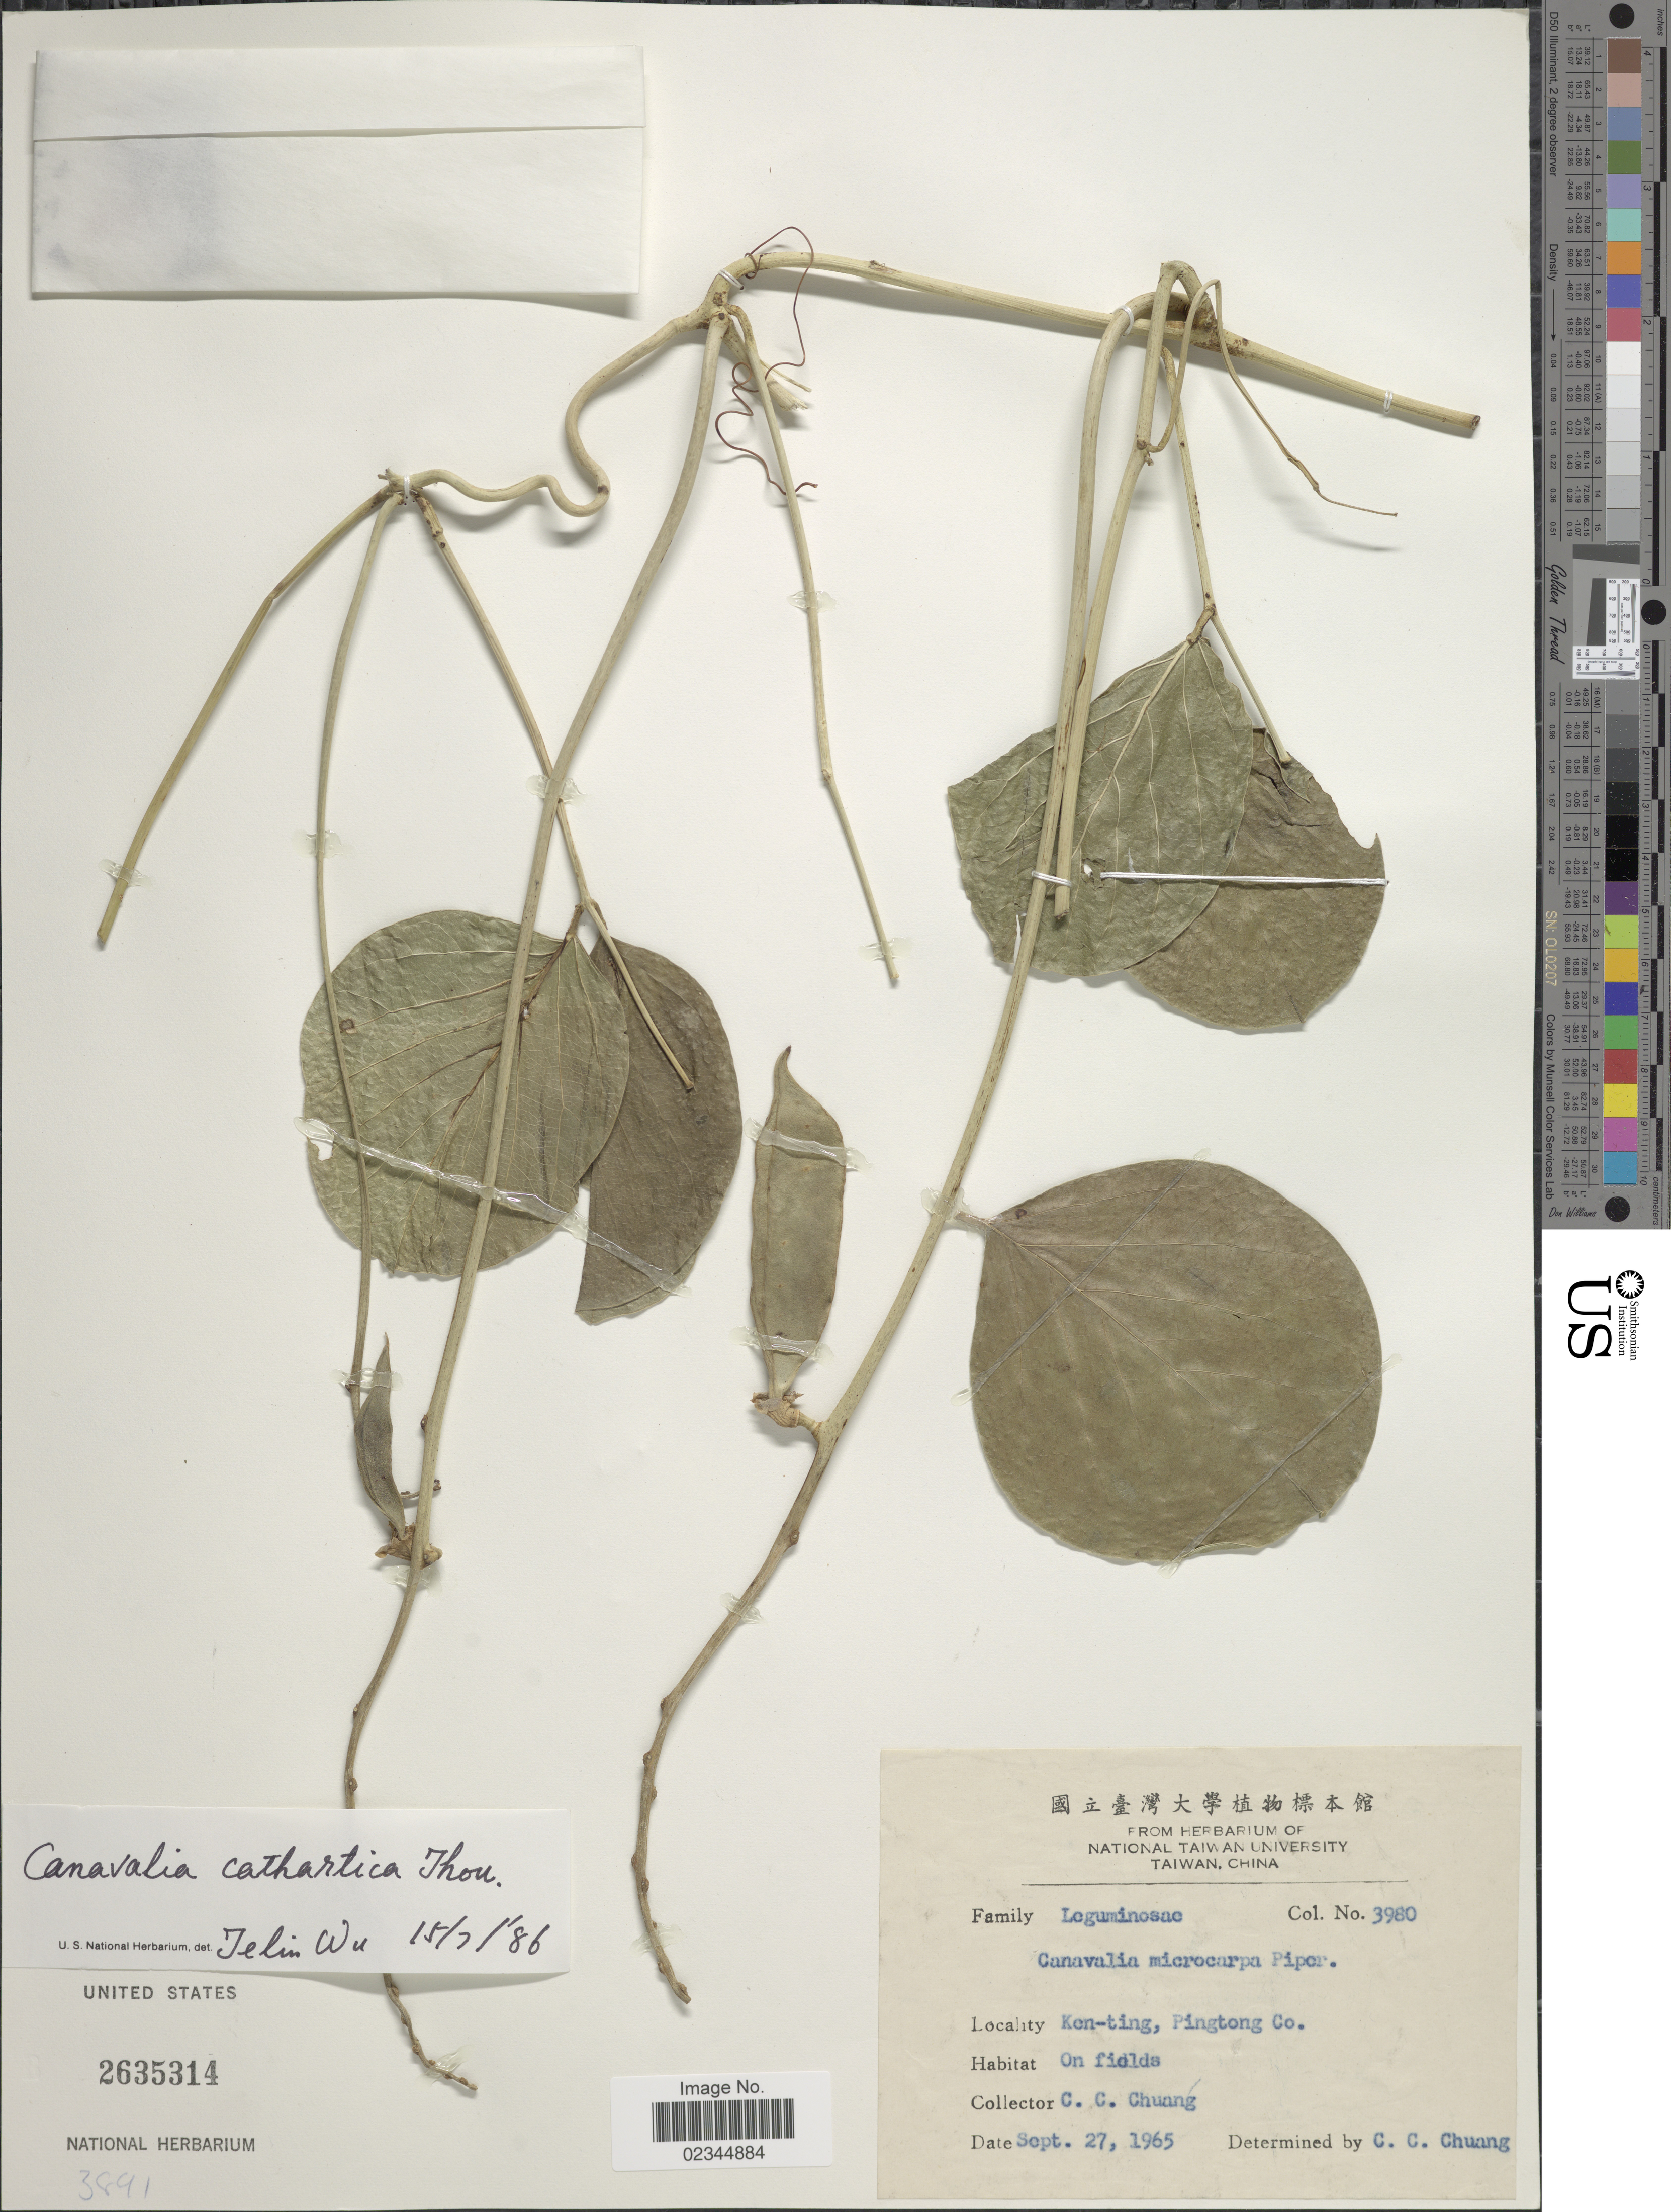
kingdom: Plantae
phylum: Tracheophyta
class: Magnoliopsida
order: Fabales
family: Fabaceae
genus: Canavalia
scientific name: Canavalia cathartica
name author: Thouars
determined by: Wu, Te lin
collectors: C. Chung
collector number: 3980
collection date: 1965-09-27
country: Taiwan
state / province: Pingtung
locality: Kon-ting, Pingtong Co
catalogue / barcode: US 2635314